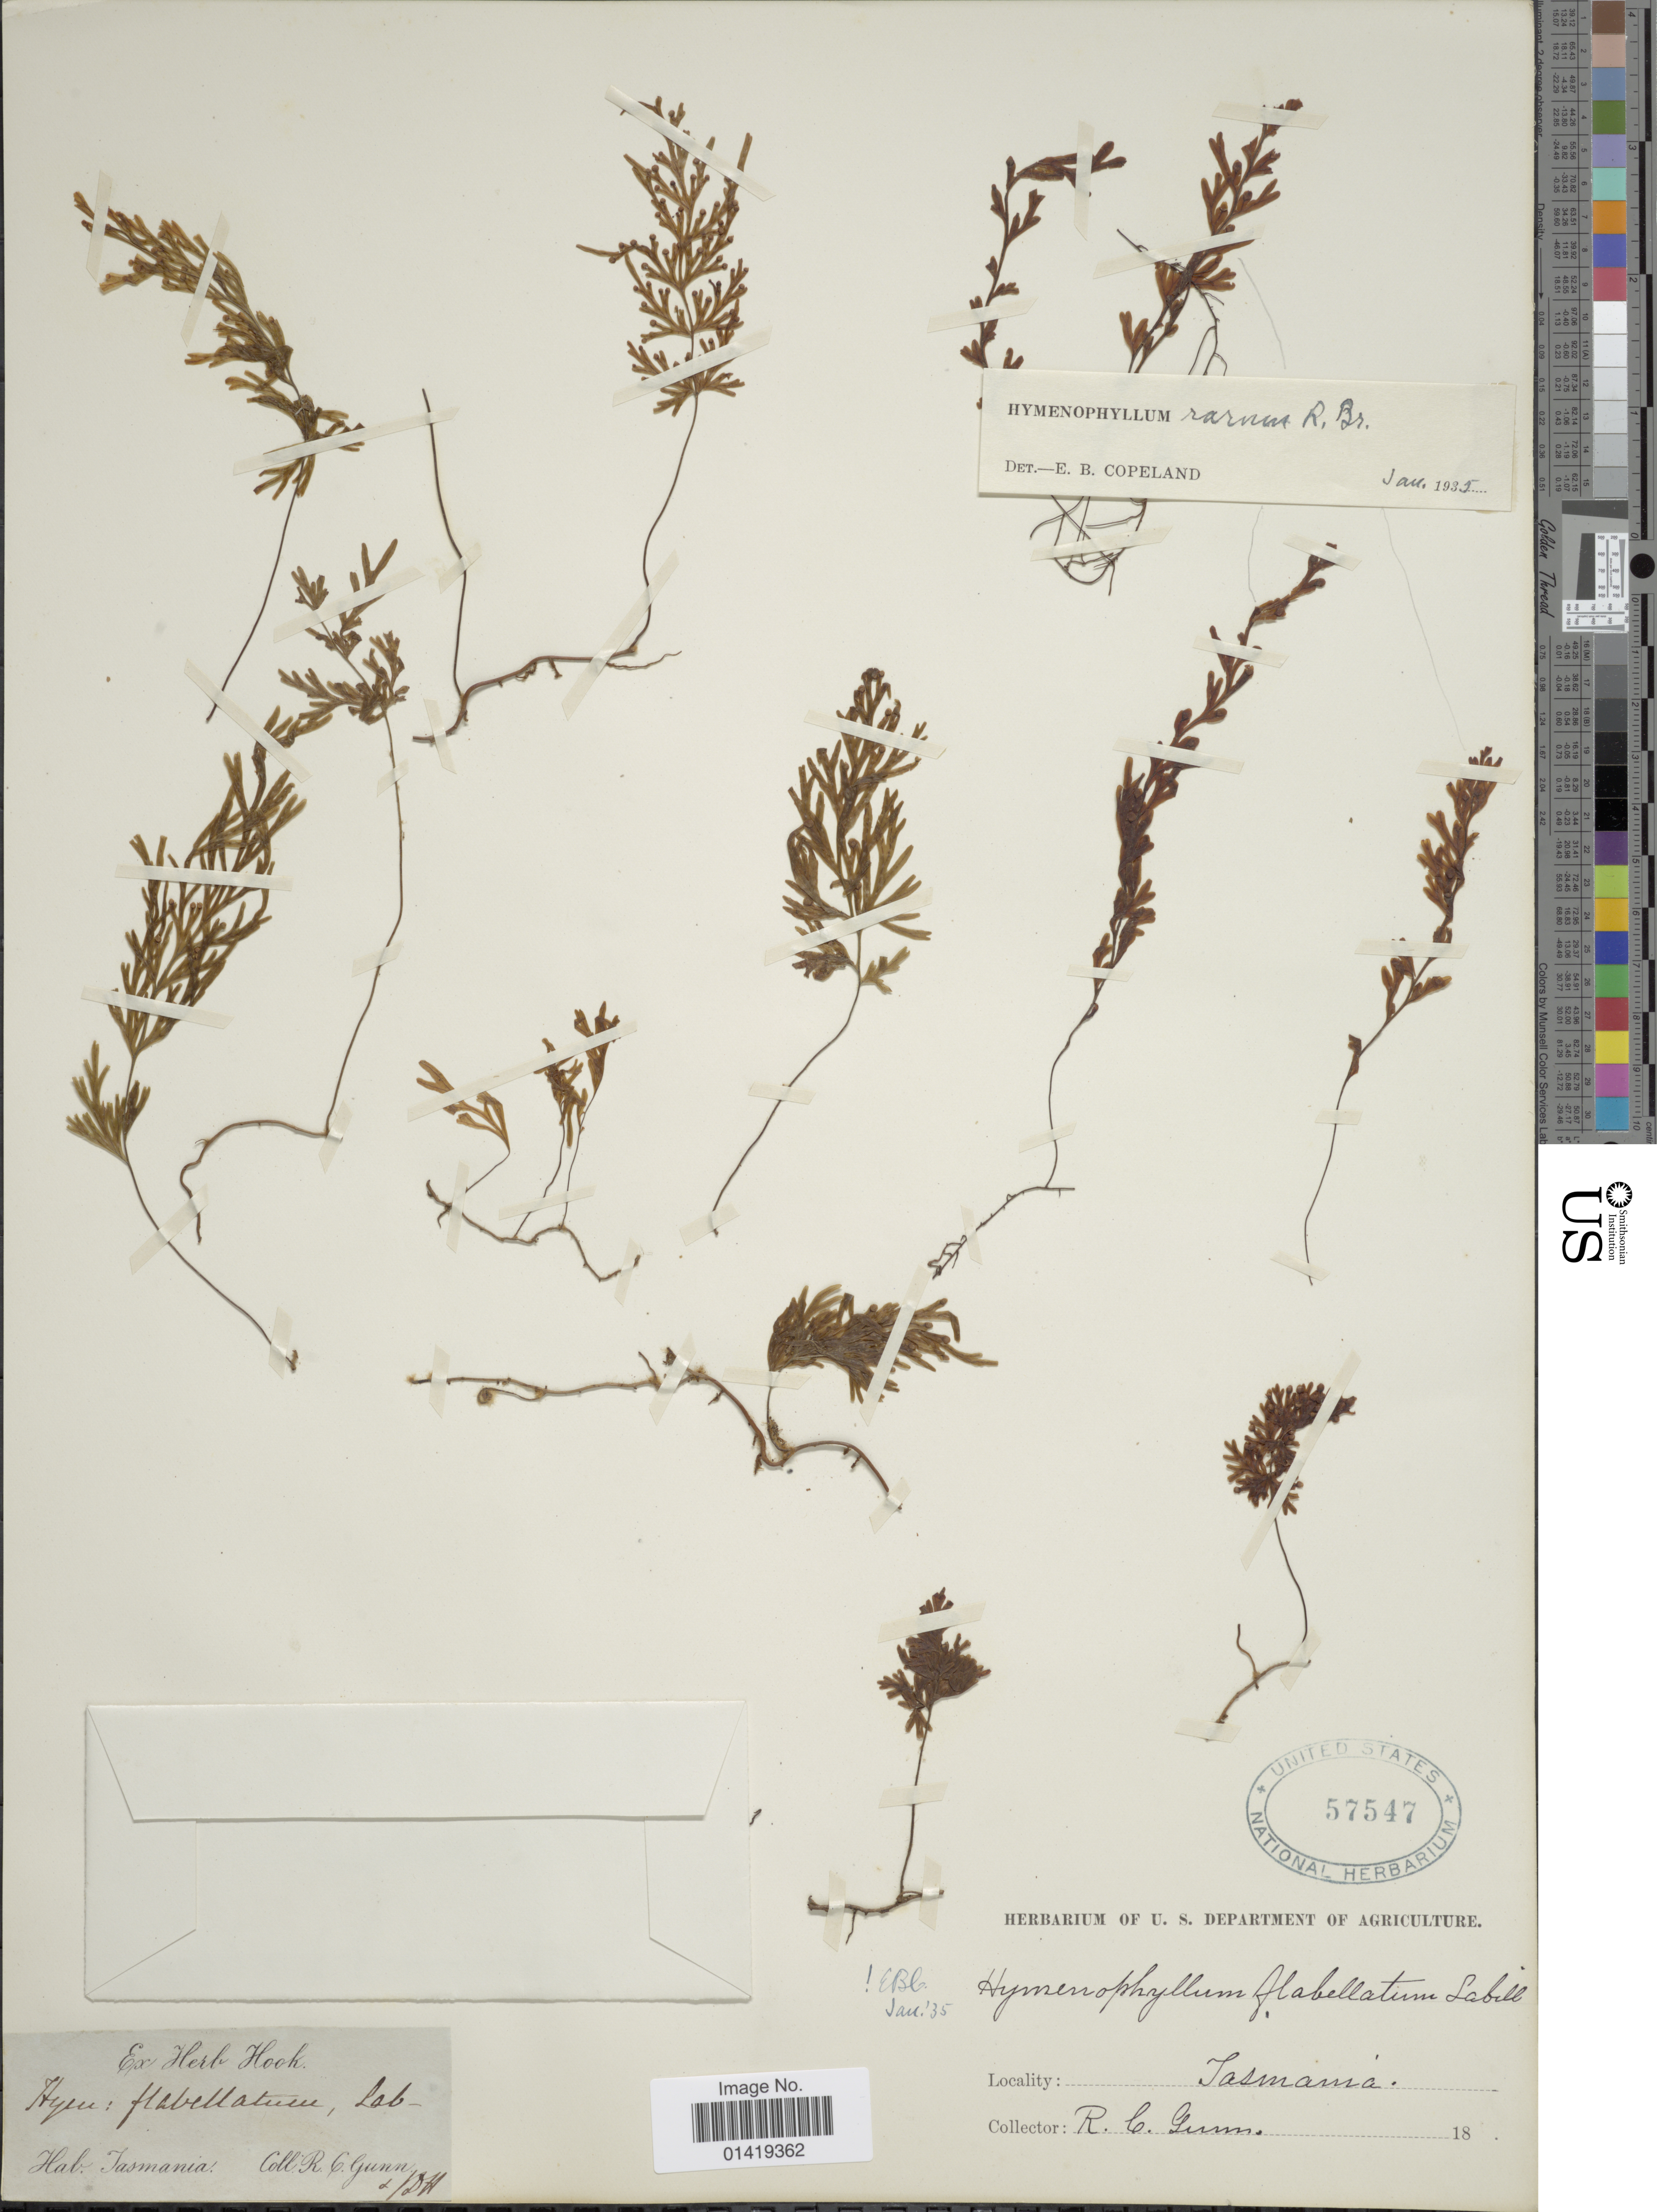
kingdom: Plantae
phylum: Tracheophyta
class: Polypodiopsida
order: Hymenophyllales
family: Hymenophyllaceae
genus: Hymenophyllum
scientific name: Hymenophyllum flabellatum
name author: Labill.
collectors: R. Gunn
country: Australia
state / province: Tasmania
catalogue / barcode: US 57547